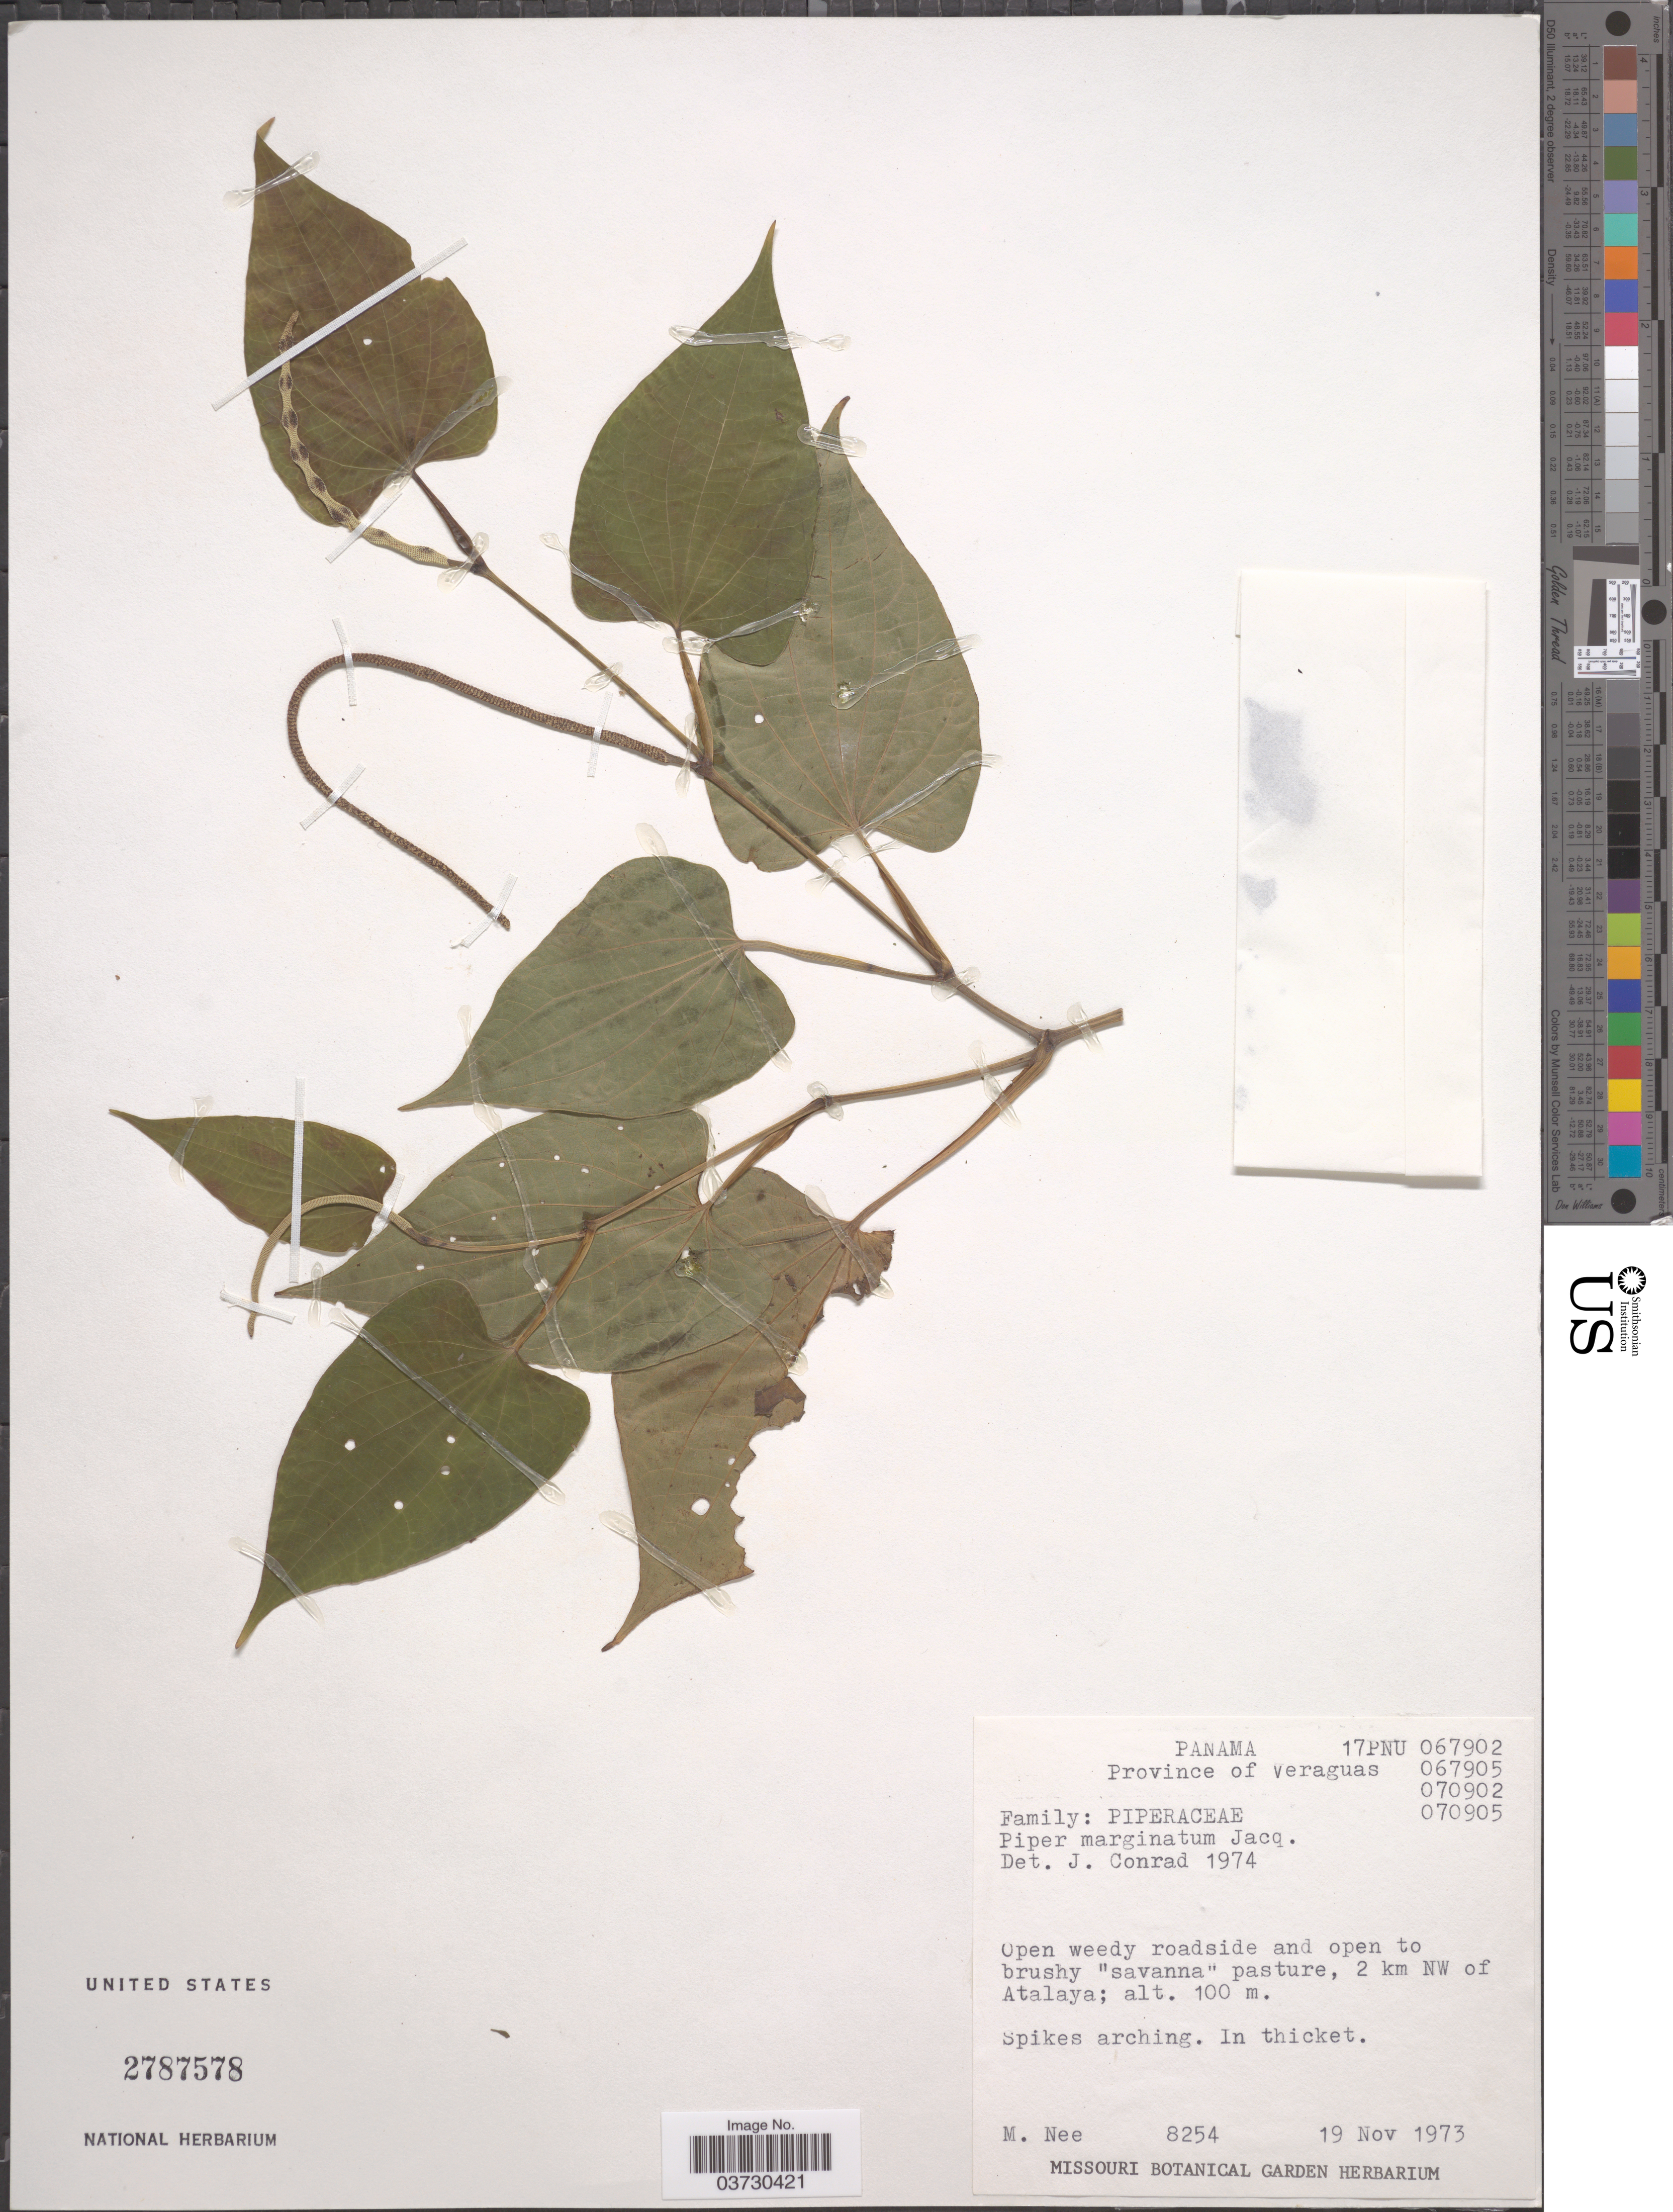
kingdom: Plantae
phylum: Tracheophyta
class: Magnoliopsida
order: Piperales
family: Piperaceae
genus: Piper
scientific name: Piper marginatum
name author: Jacq.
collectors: M. Nee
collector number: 8254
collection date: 1973-11-19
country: Panama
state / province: Veraguas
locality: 2 km NW of Atalaya.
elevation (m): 100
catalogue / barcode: US 2787578